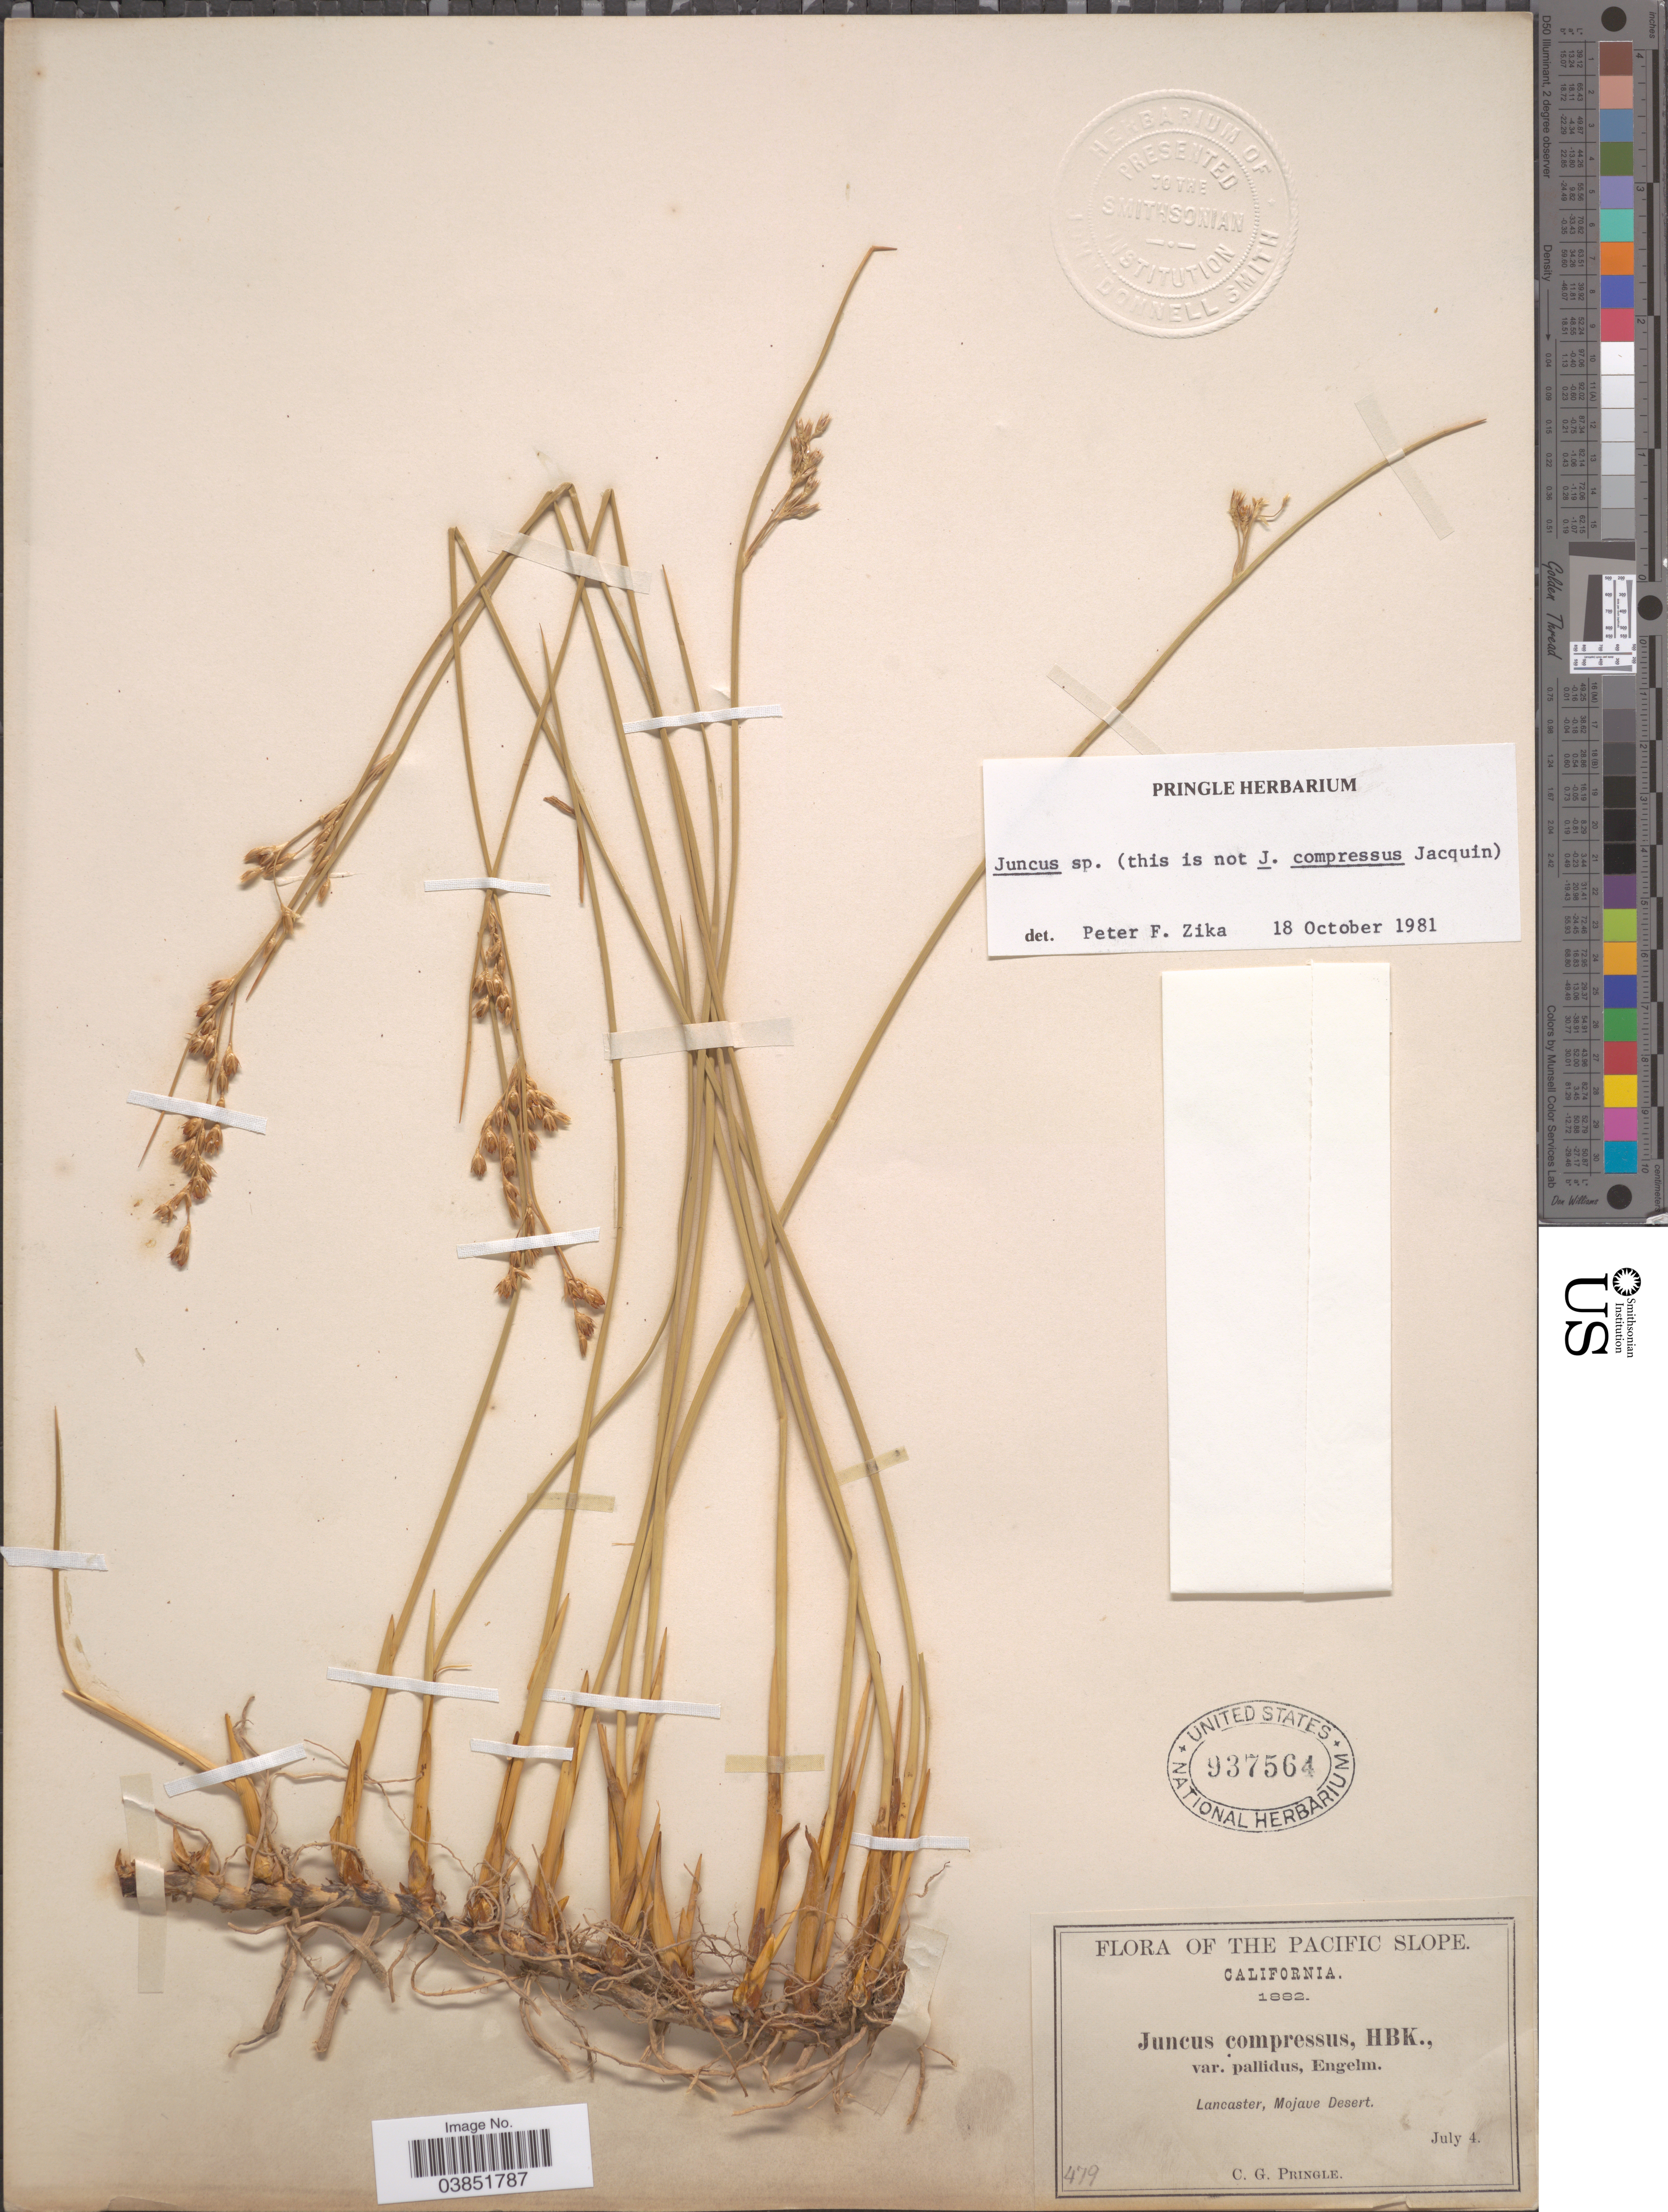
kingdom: Plantae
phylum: Tracheophyta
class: Liliopsida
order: Poales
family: Juncaceae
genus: Juncus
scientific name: Juncus compressus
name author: Jacq.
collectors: C. G. Pringle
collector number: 479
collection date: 1882-07-04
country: United States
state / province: California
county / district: Los Angeles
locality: The Pacific Slope. Lancaster, Mojave Desert.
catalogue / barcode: US 937564